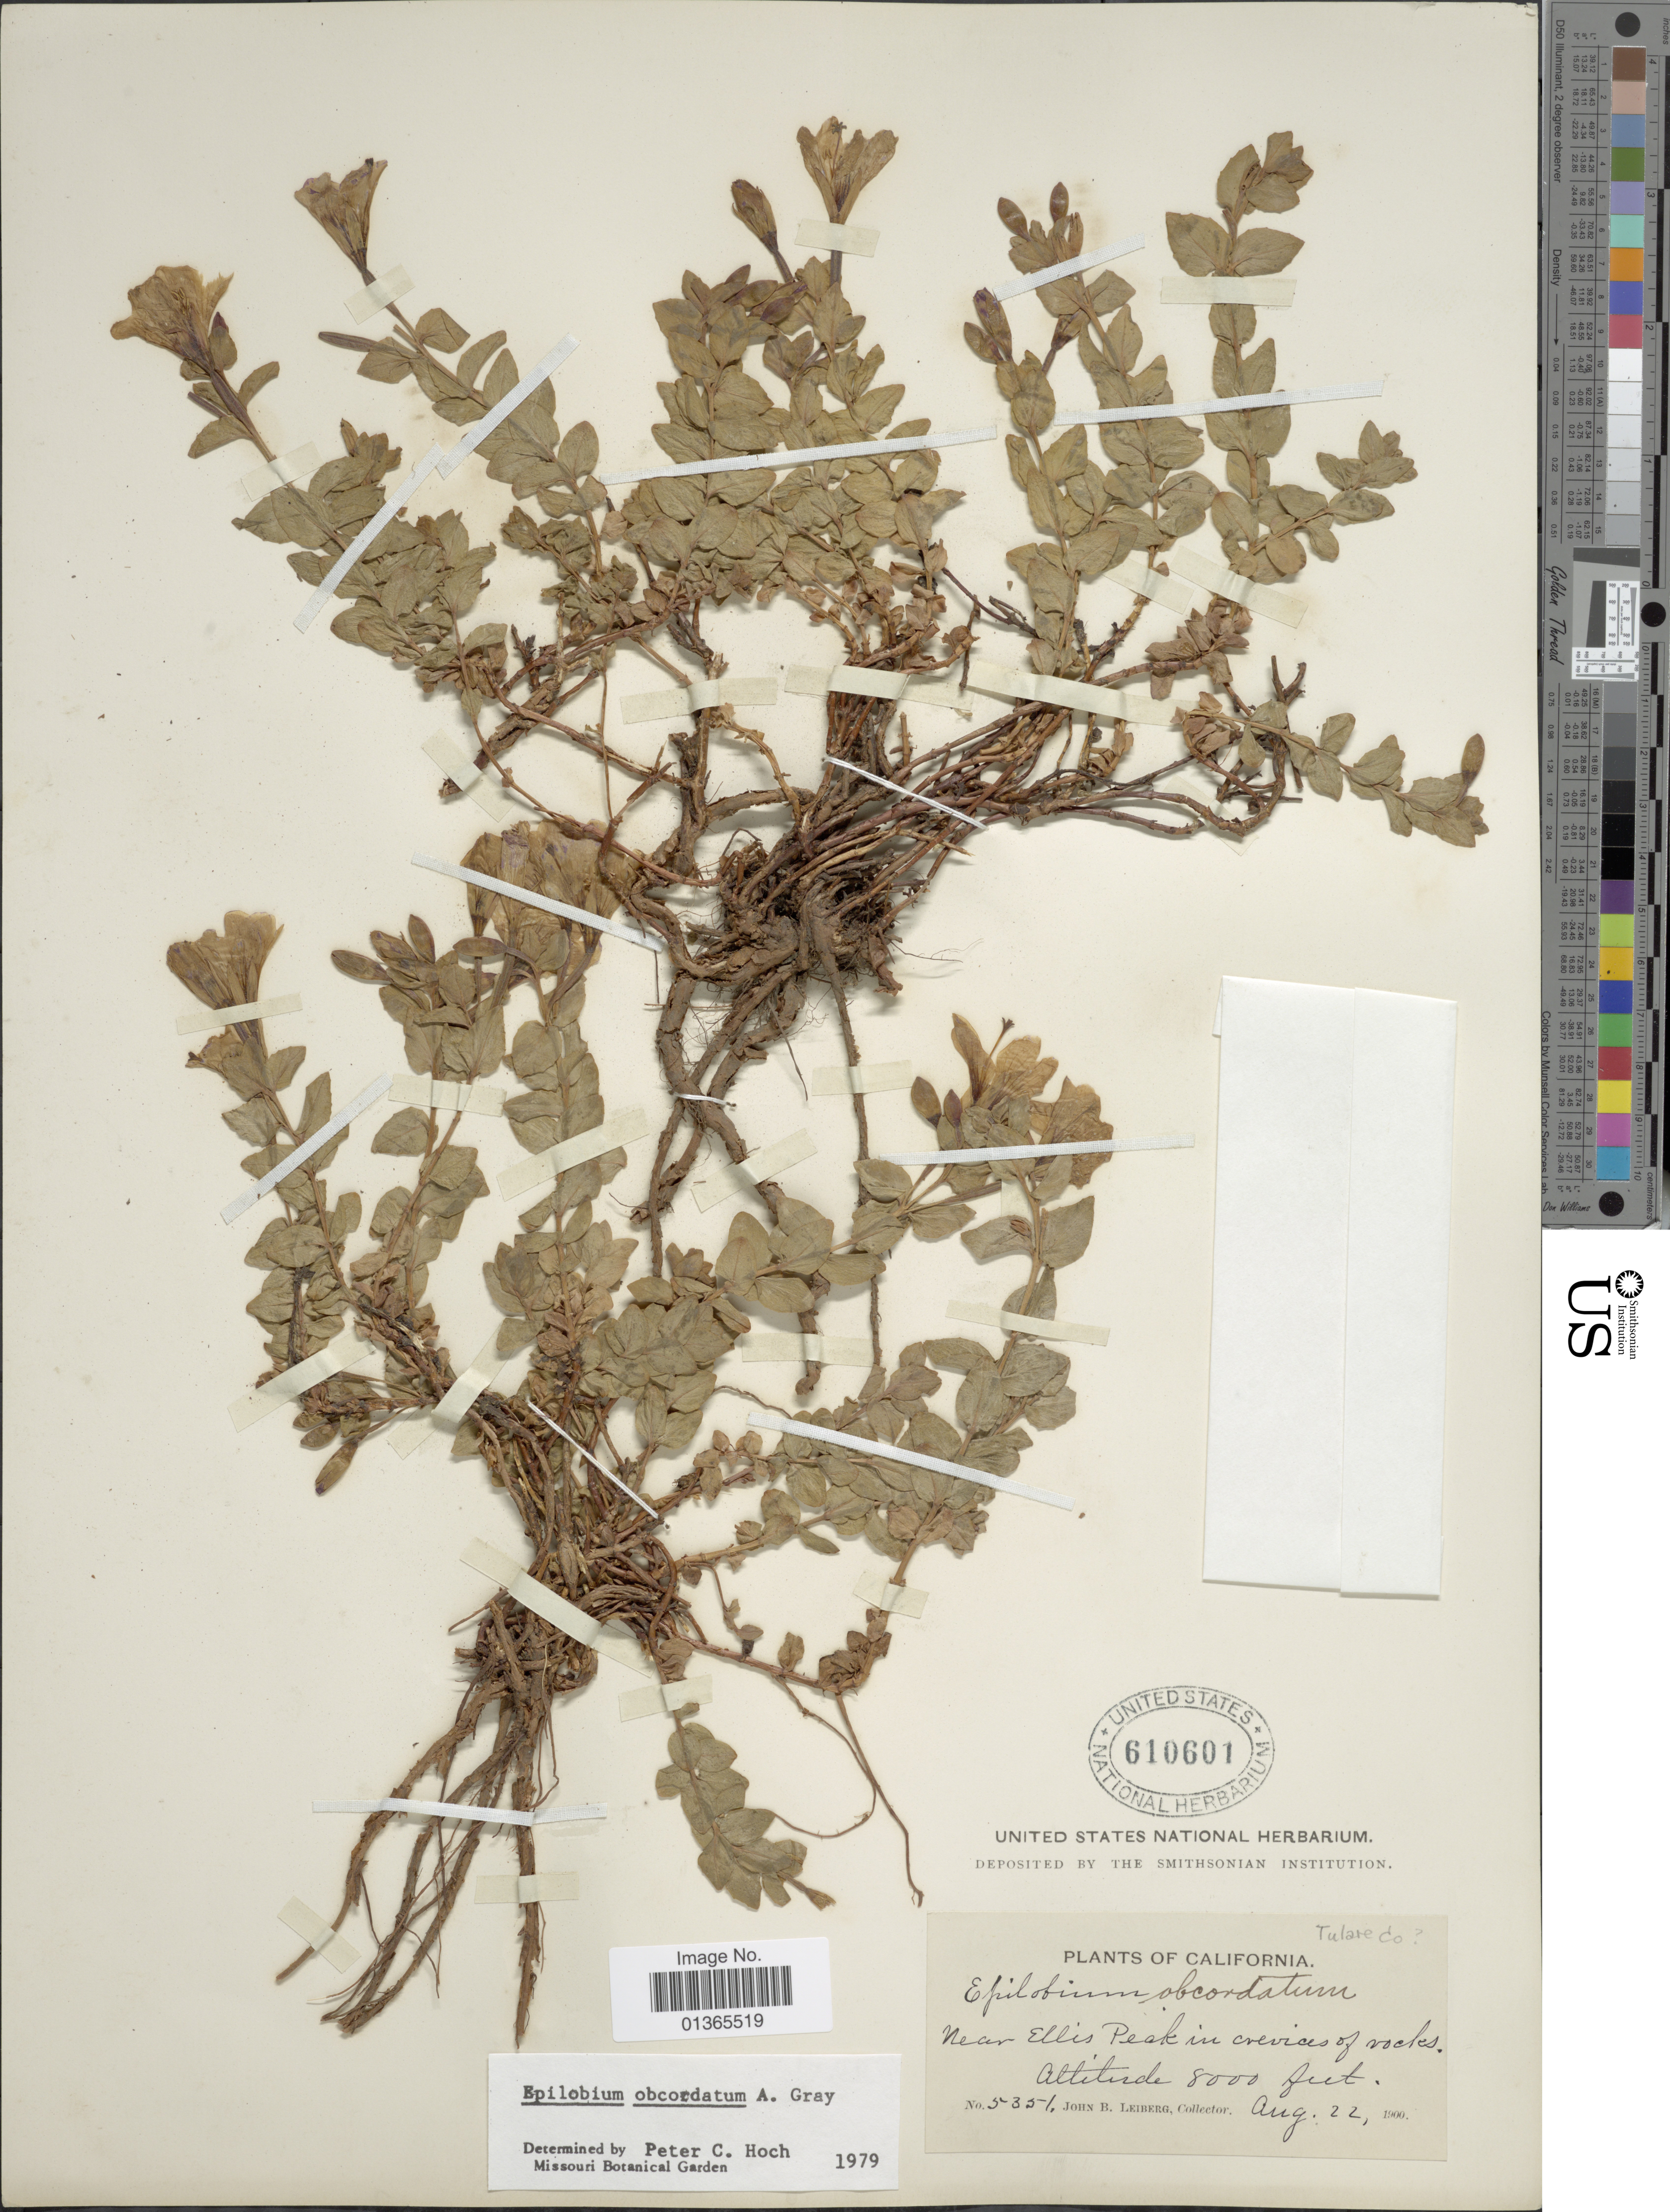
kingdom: Plantae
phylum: Tracheophyta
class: Magnoliopsida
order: Myrtales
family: Onagraceae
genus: Epilobium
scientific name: Epilobium obcordatum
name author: A. Gray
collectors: J. B. Leiberg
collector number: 5351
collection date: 1900-08-22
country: United States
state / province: California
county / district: Tulare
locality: Tulare Co. Near Ellis Peak in crevices of rocks.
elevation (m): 2438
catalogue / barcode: US 610601